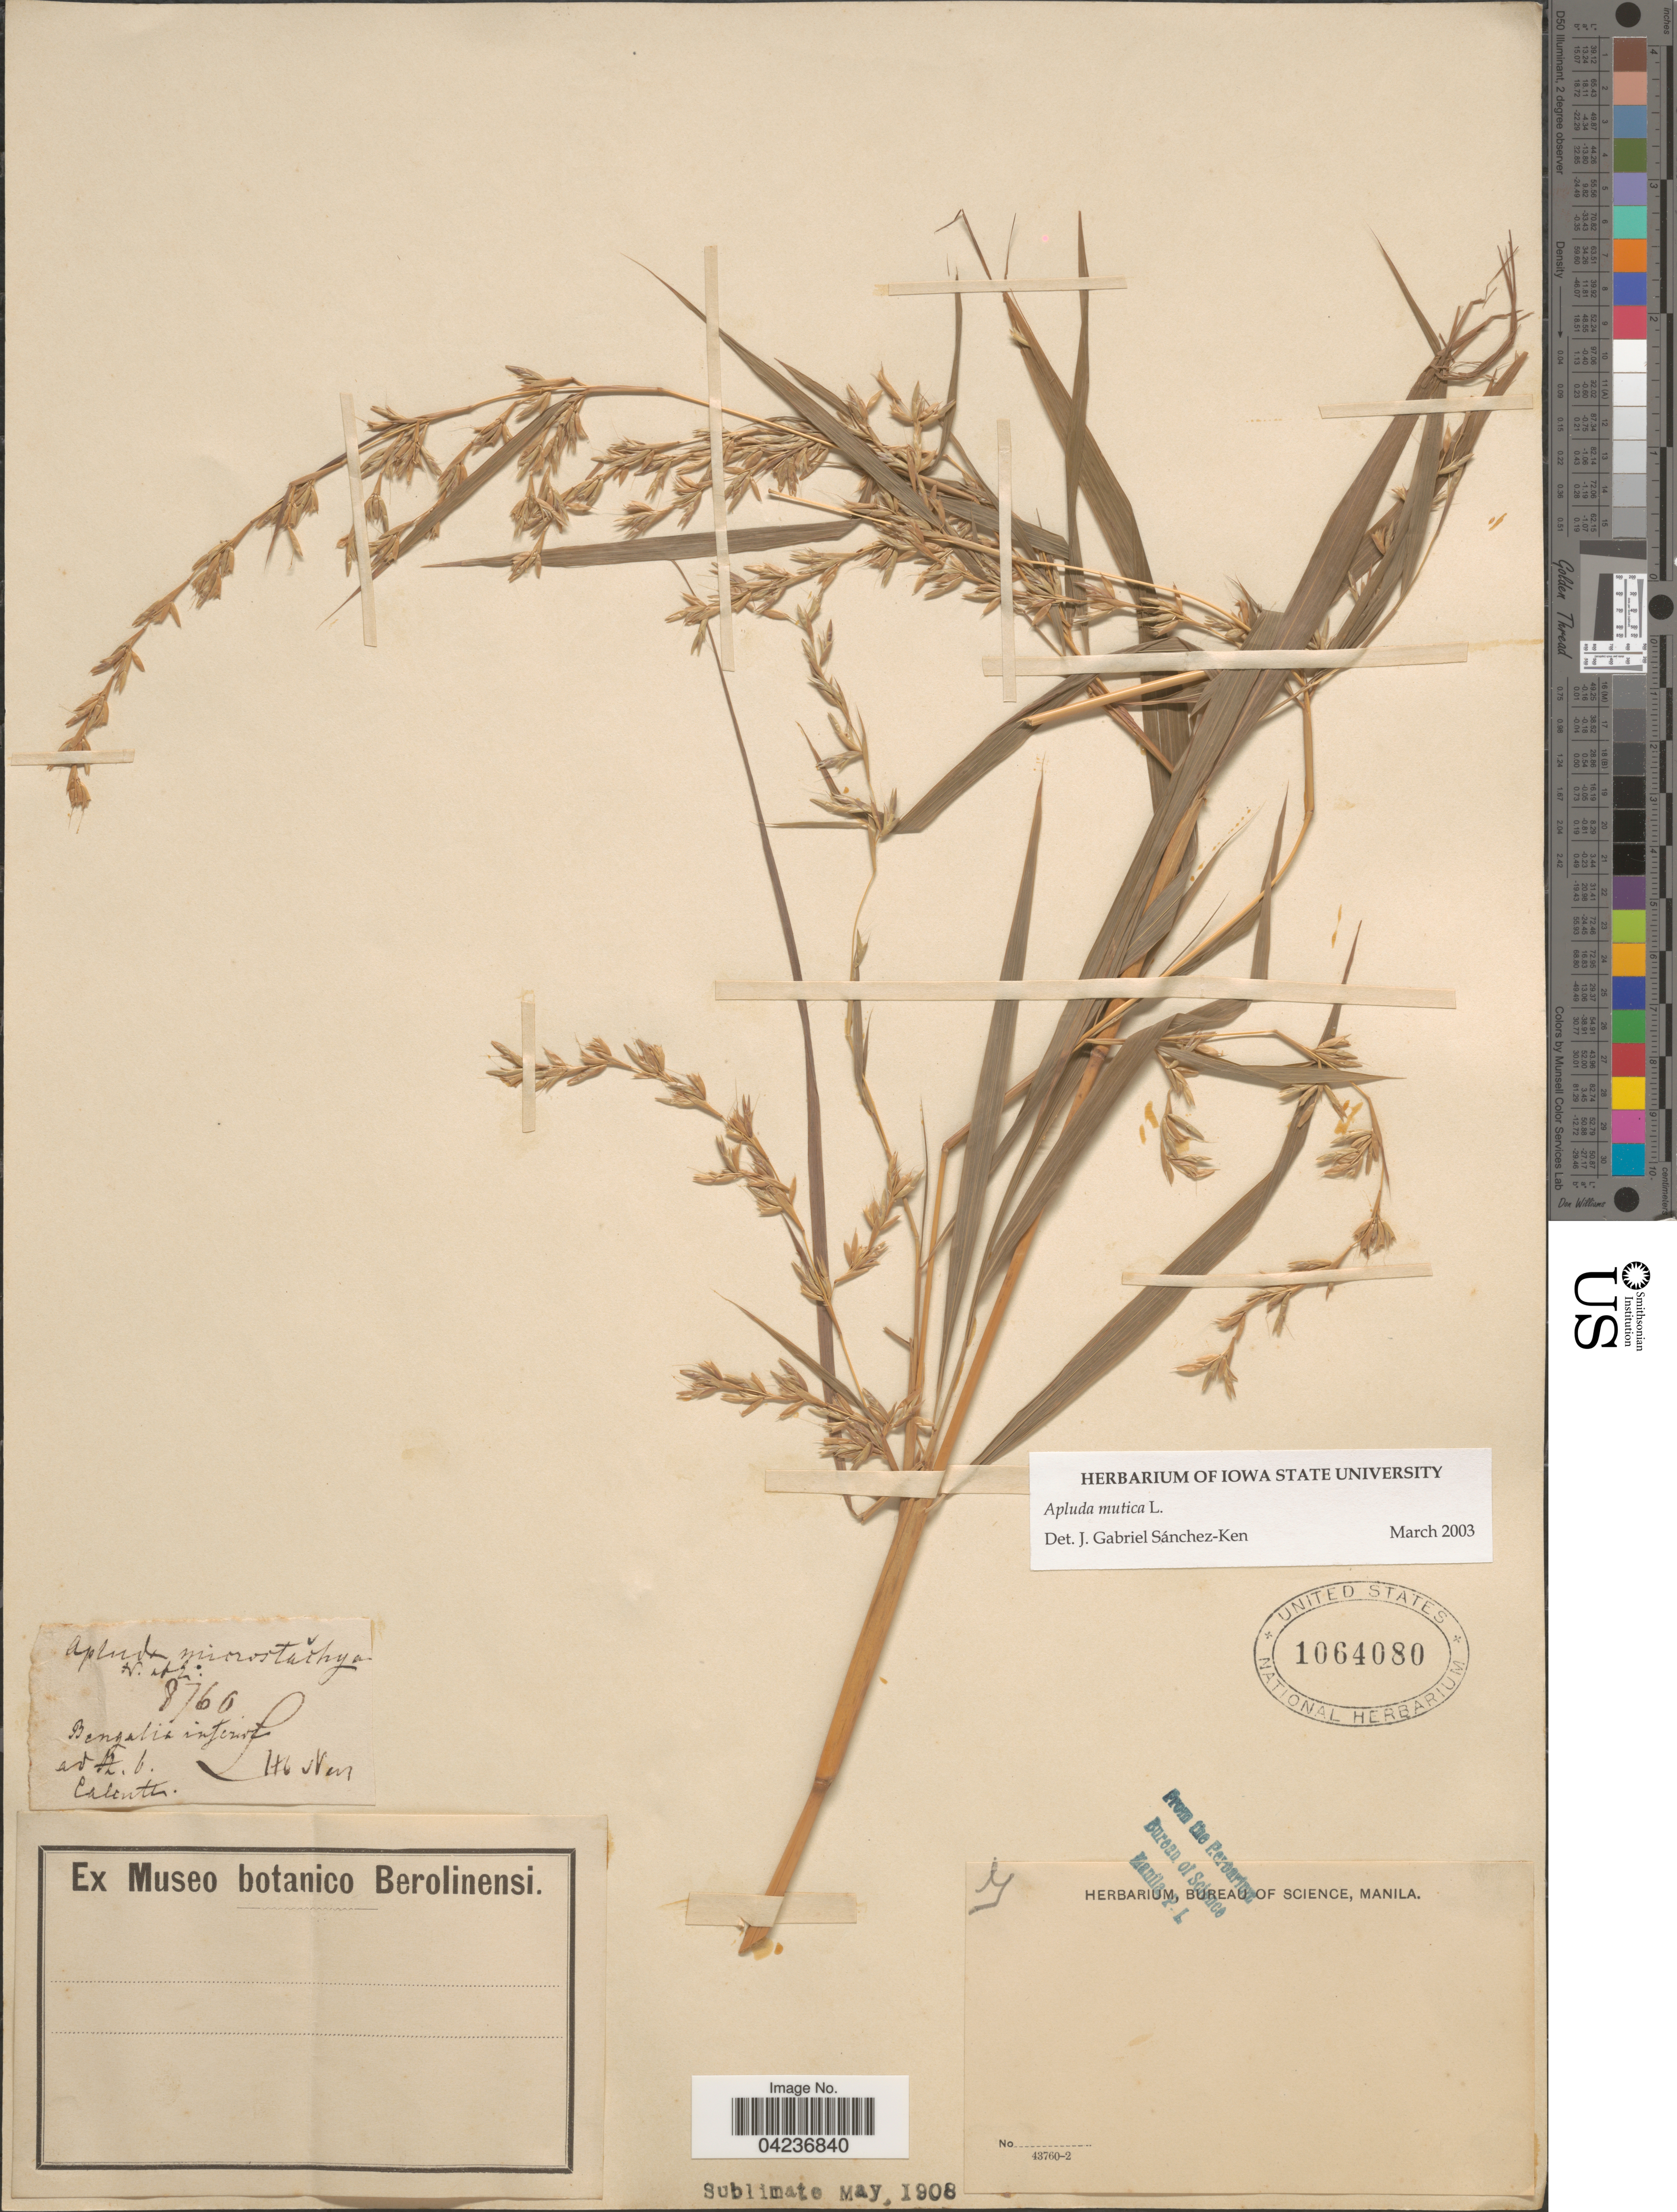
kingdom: Plantae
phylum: Tracheophyta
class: Liliopsida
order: Poales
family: Poaceae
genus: Apluda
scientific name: Apluda mutica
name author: L.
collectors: ex Museo Botanico Berolinensi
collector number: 8766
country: India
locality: Bengalia interioris ad fl. Calcutta.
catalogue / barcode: US 1064080